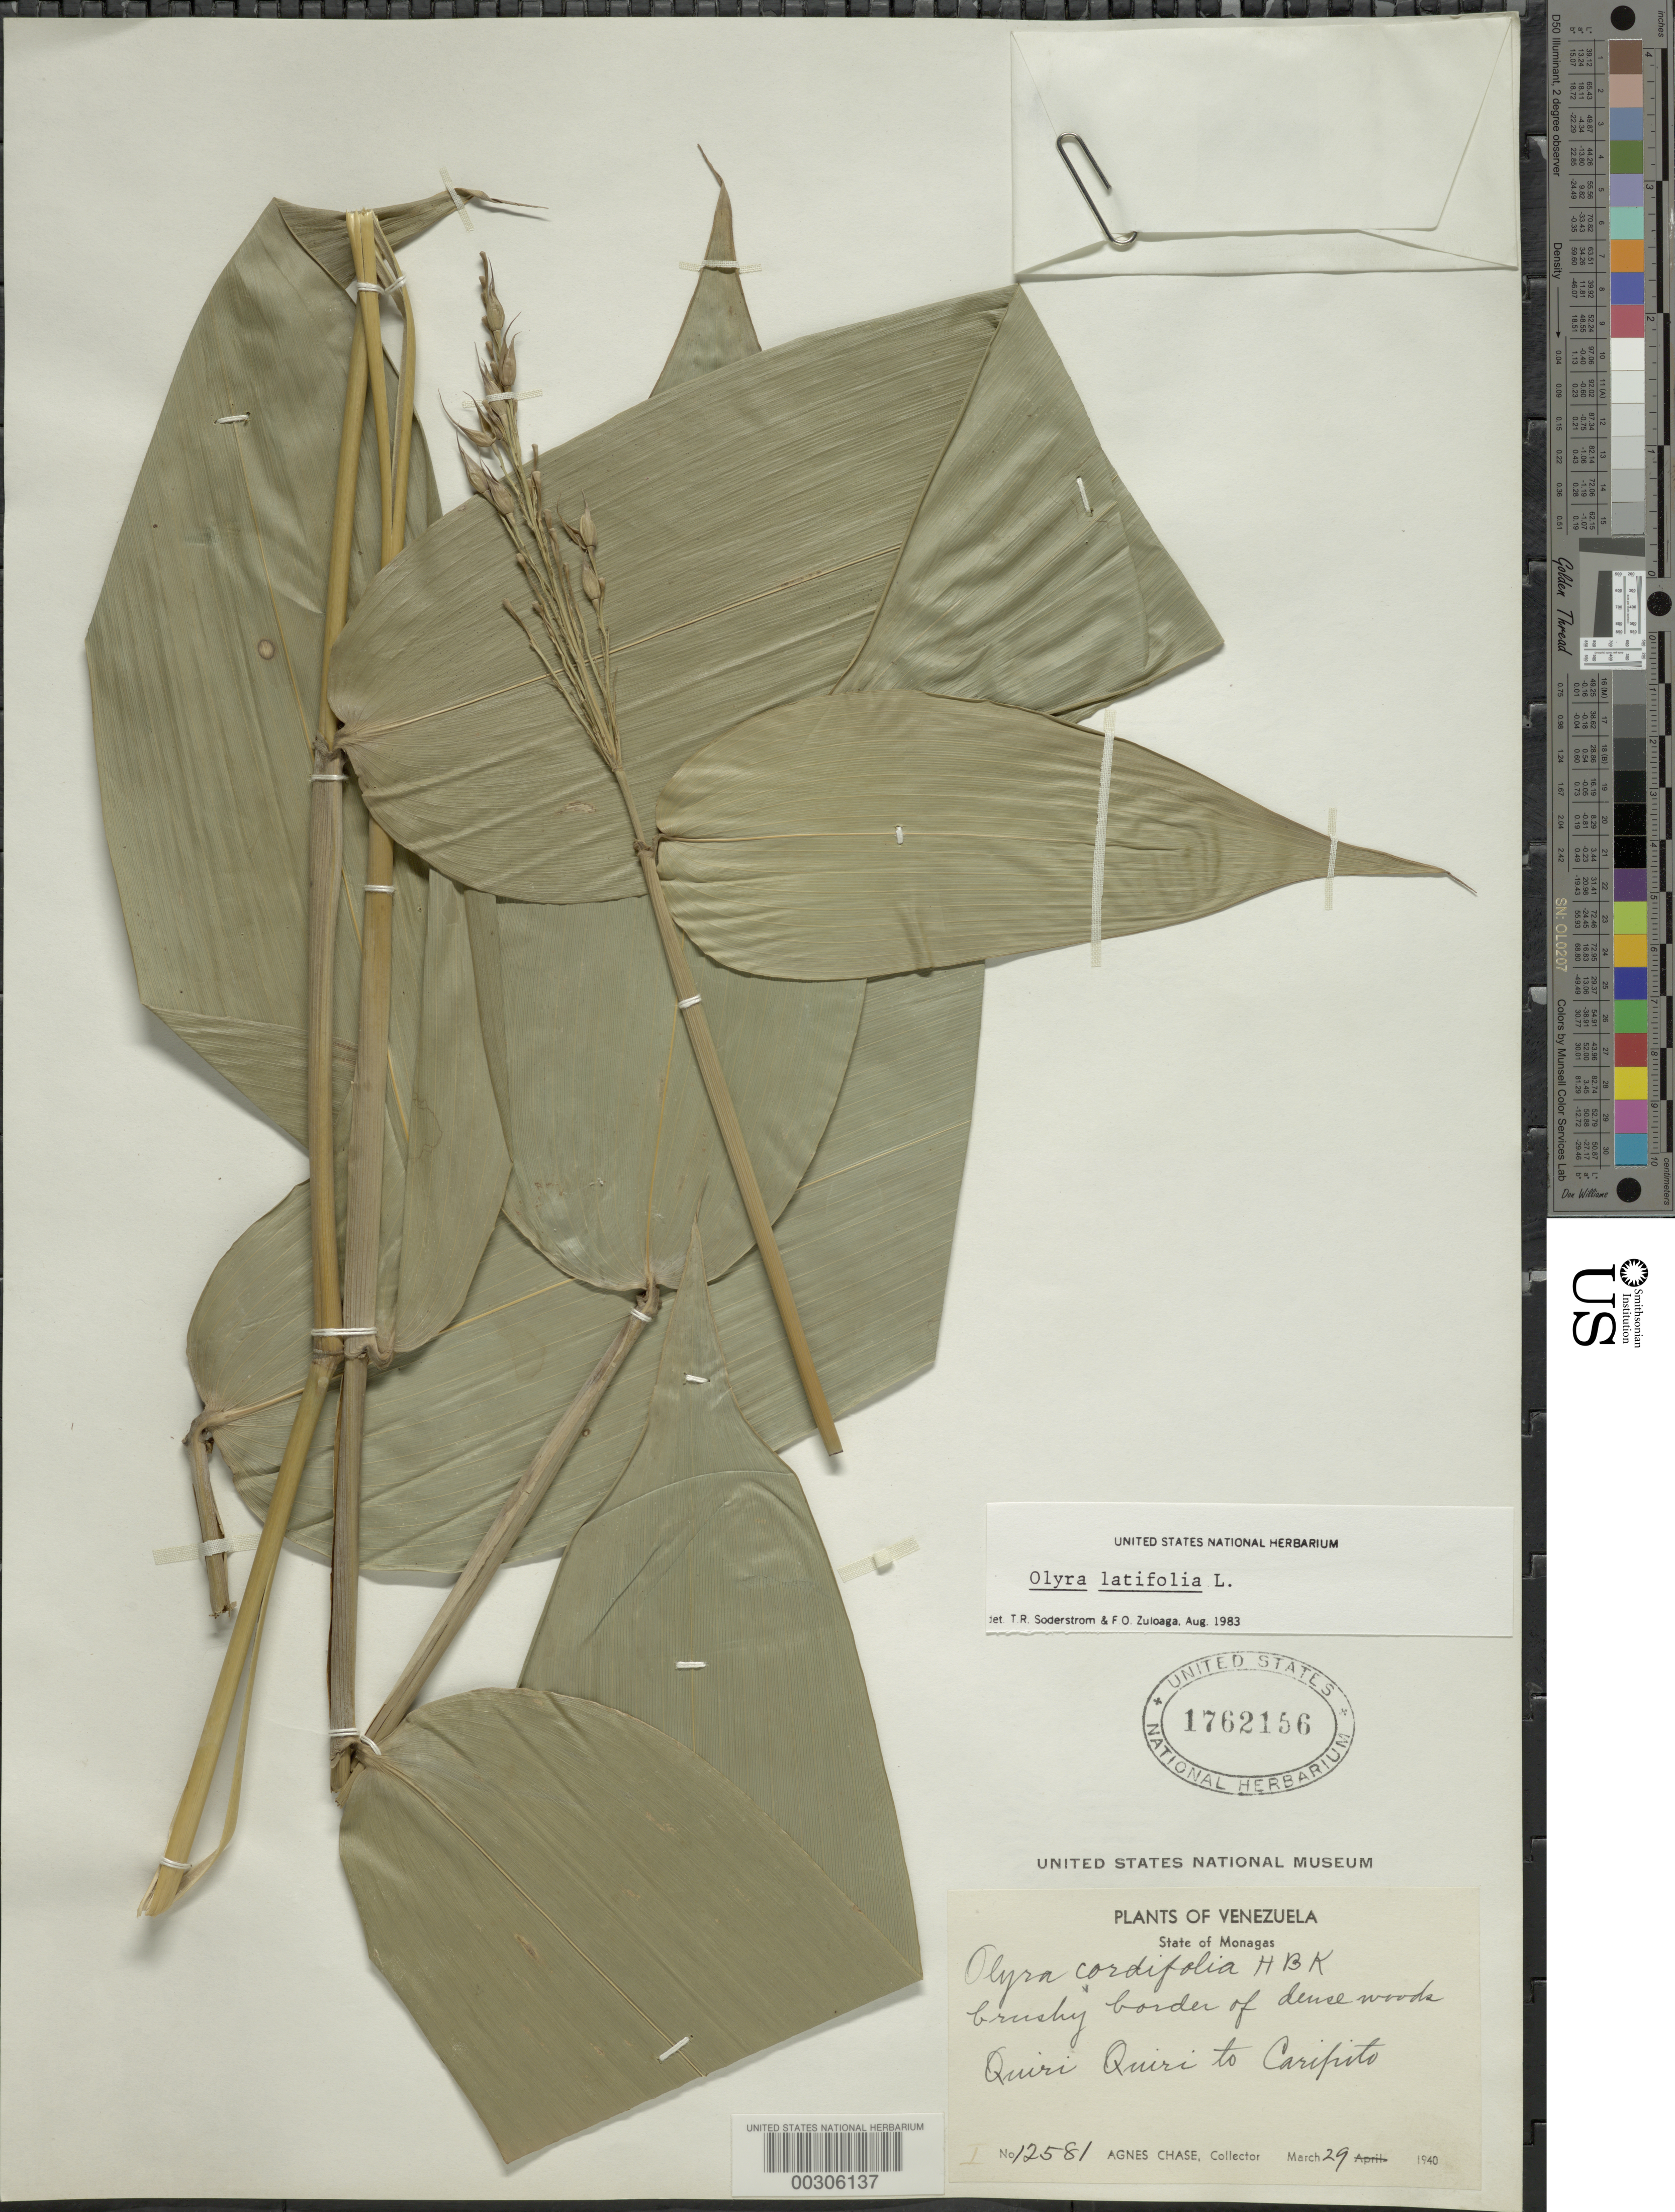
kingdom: Plantae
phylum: Tracheophyta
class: Liliopsida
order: Poales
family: Poaceae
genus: Olyra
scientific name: Olyra latifolia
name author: L.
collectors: A. Chase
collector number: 12581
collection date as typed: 29 Mar 1940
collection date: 1940-03-29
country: Venezuela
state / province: Monagas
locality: Caripito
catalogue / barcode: US 1762156